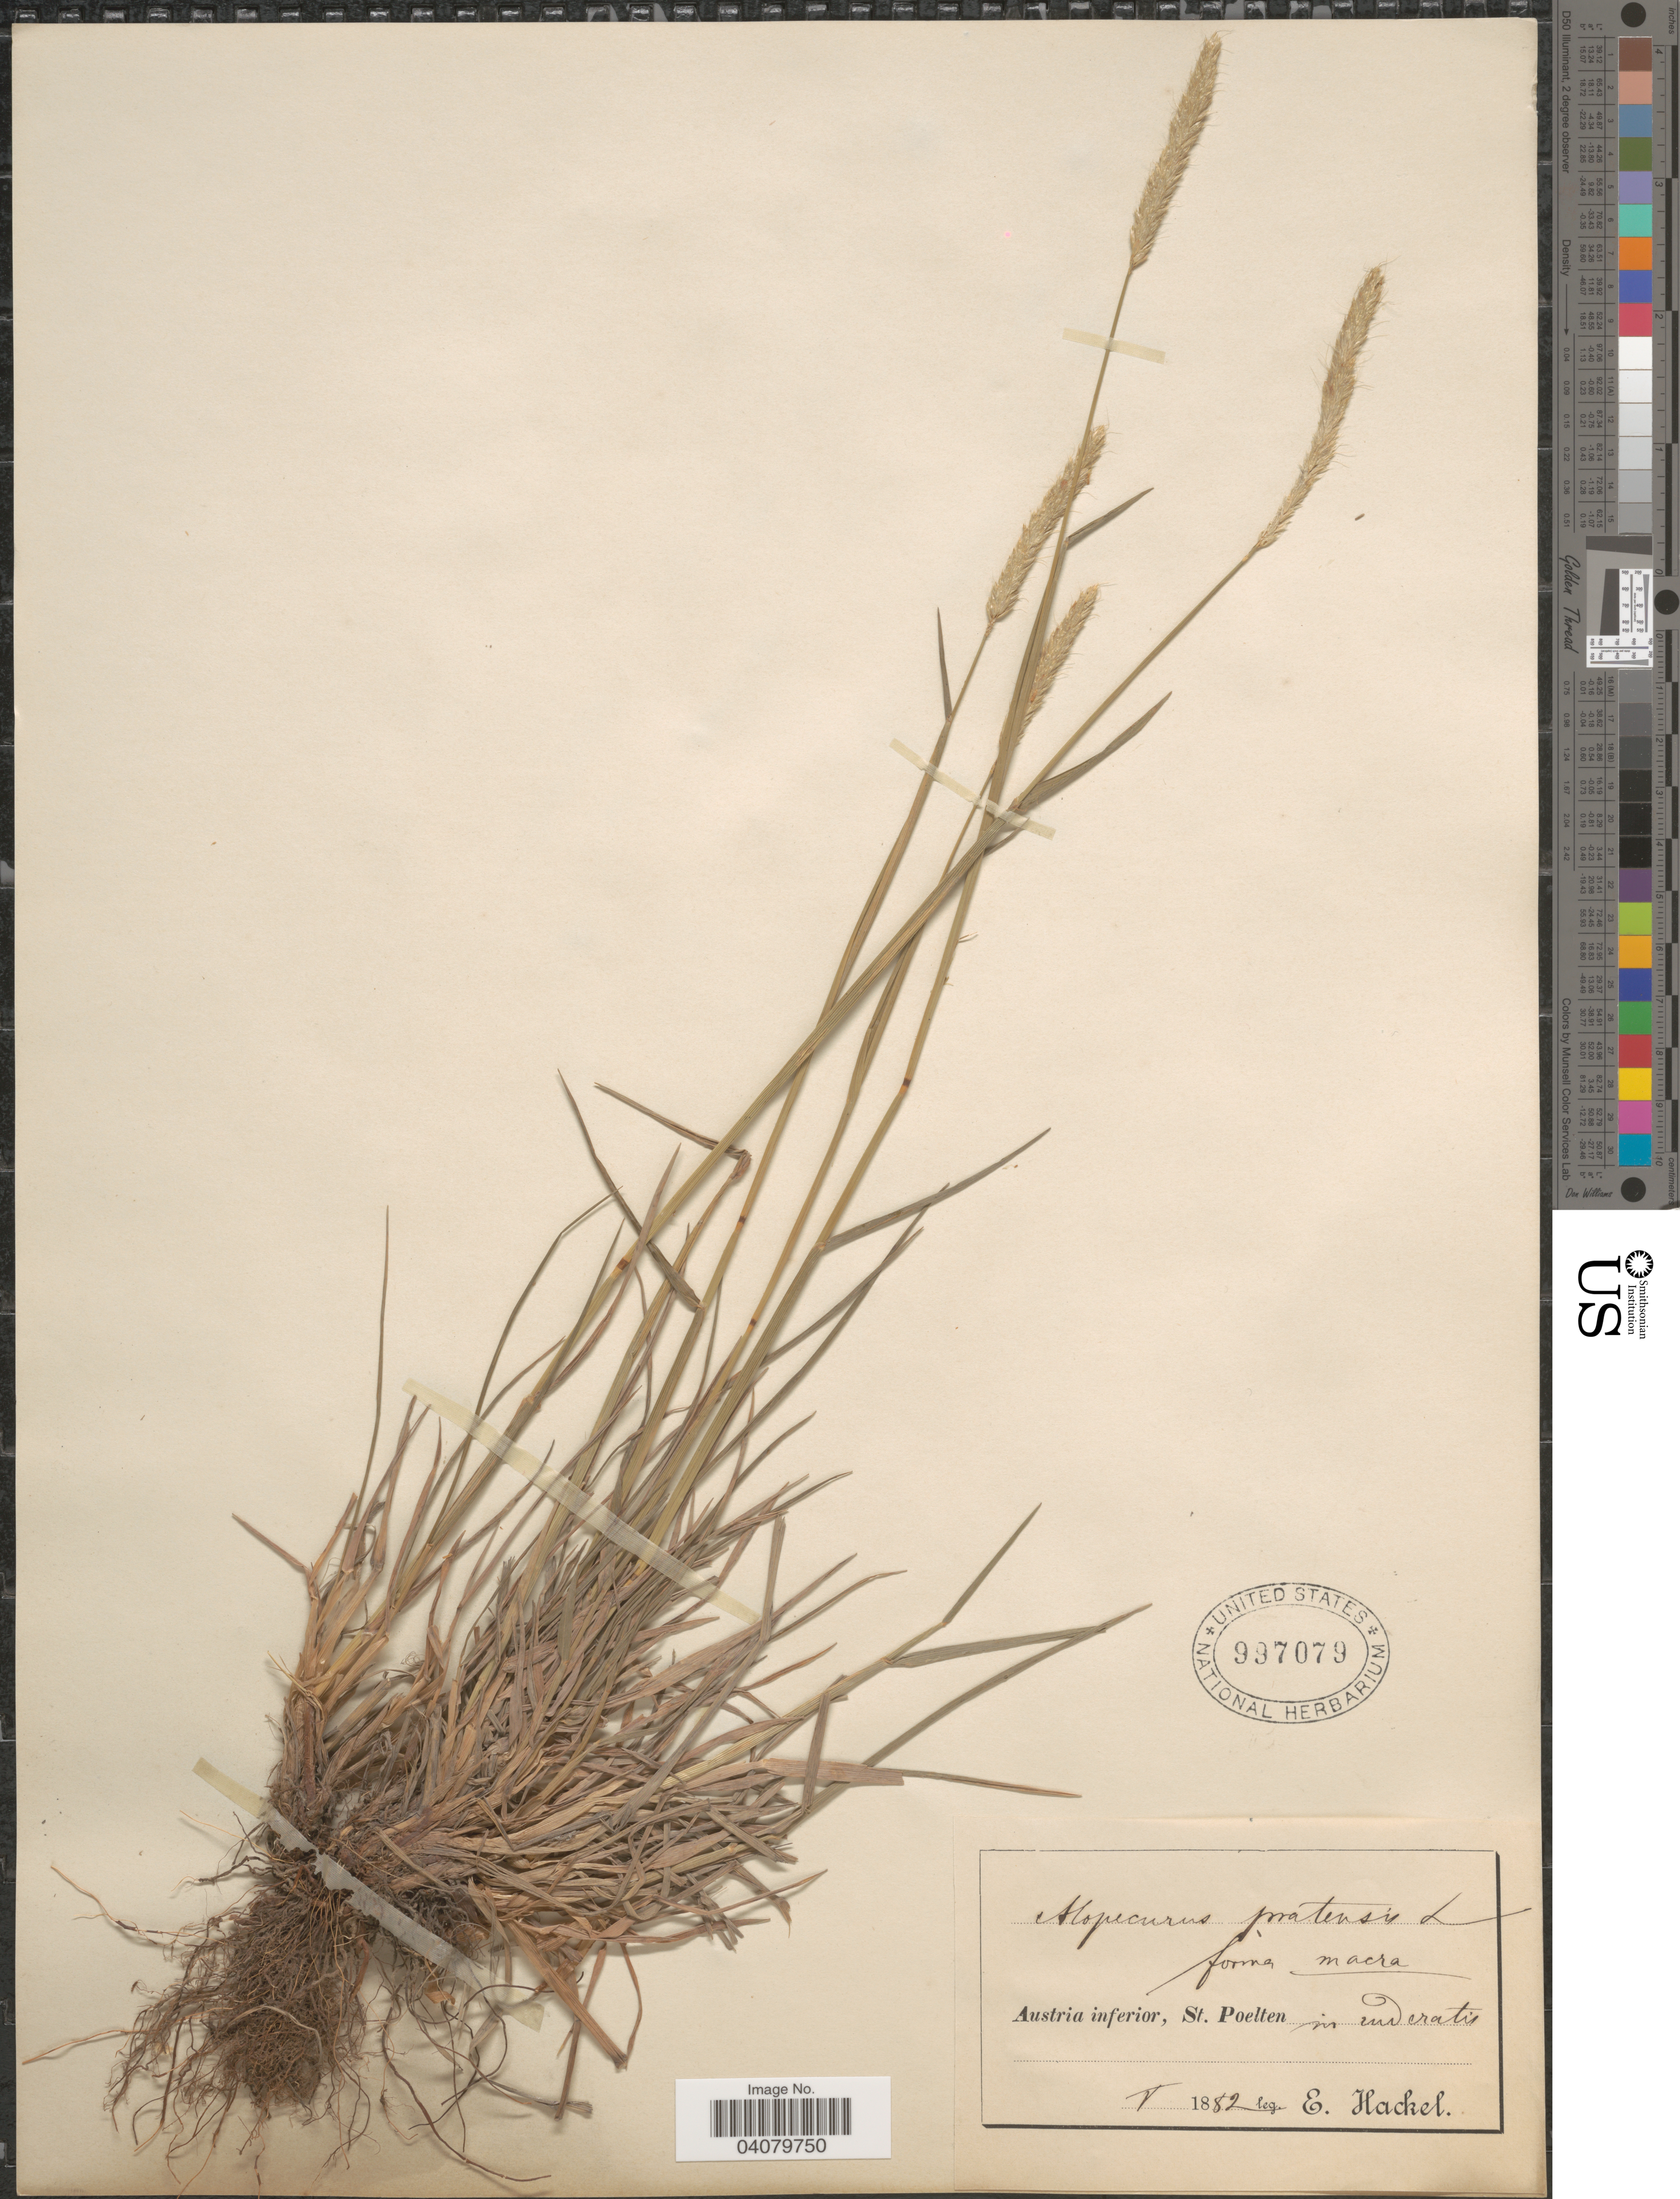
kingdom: Plantae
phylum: Tracheophyta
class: Liliopsida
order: Poales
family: Poaceae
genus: Alopecurus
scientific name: Alopecurus pratensis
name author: L.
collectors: E. Hackel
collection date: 1882-05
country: Austria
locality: Austria inferior, St. Poelten in ruderatis.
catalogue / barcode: US 997079